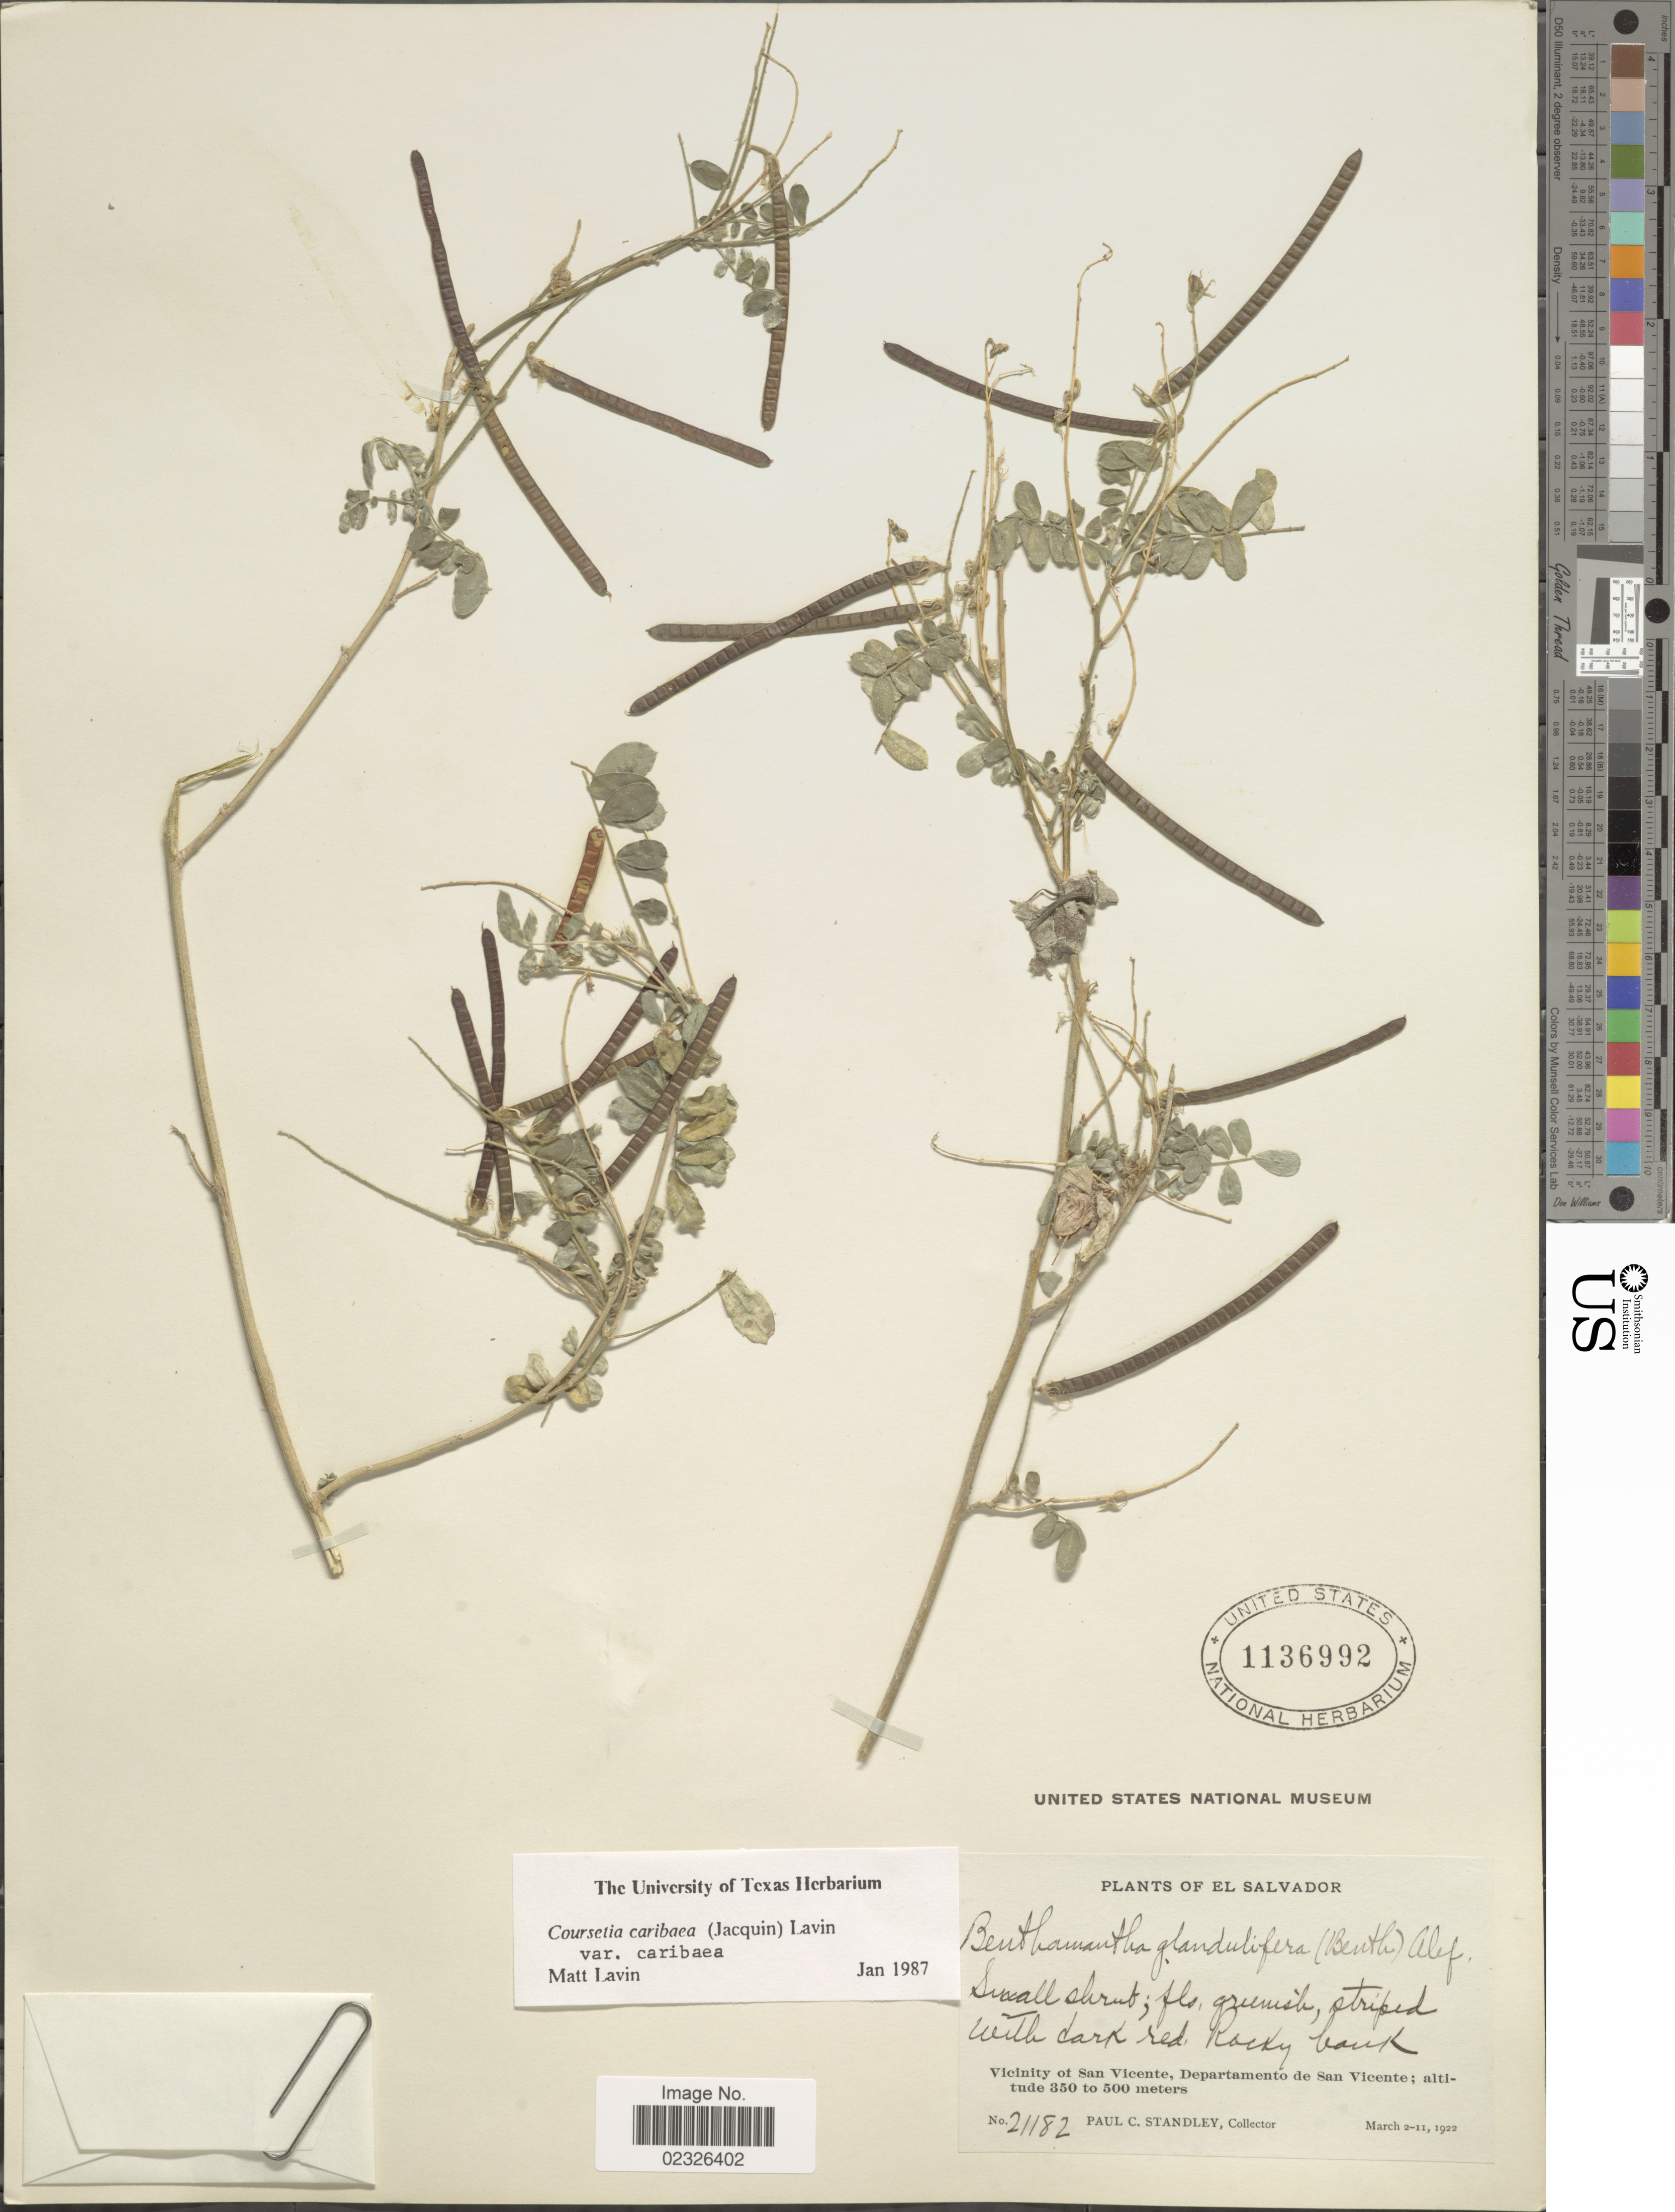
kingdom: Plantae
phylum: Tracheophyta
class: Magnoliopsida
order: Fabales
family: Fabaceae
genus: Coursetia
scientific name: Coursetia caribaea var. caribaea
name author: (Jacq.) Lavin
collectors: P. C. Standley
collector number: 21182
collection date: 1922-03-02/1922-03-11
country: El Salvador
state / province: San Vincente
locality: Vicinity of San Vicente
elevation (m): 350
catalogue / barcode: US 1136992